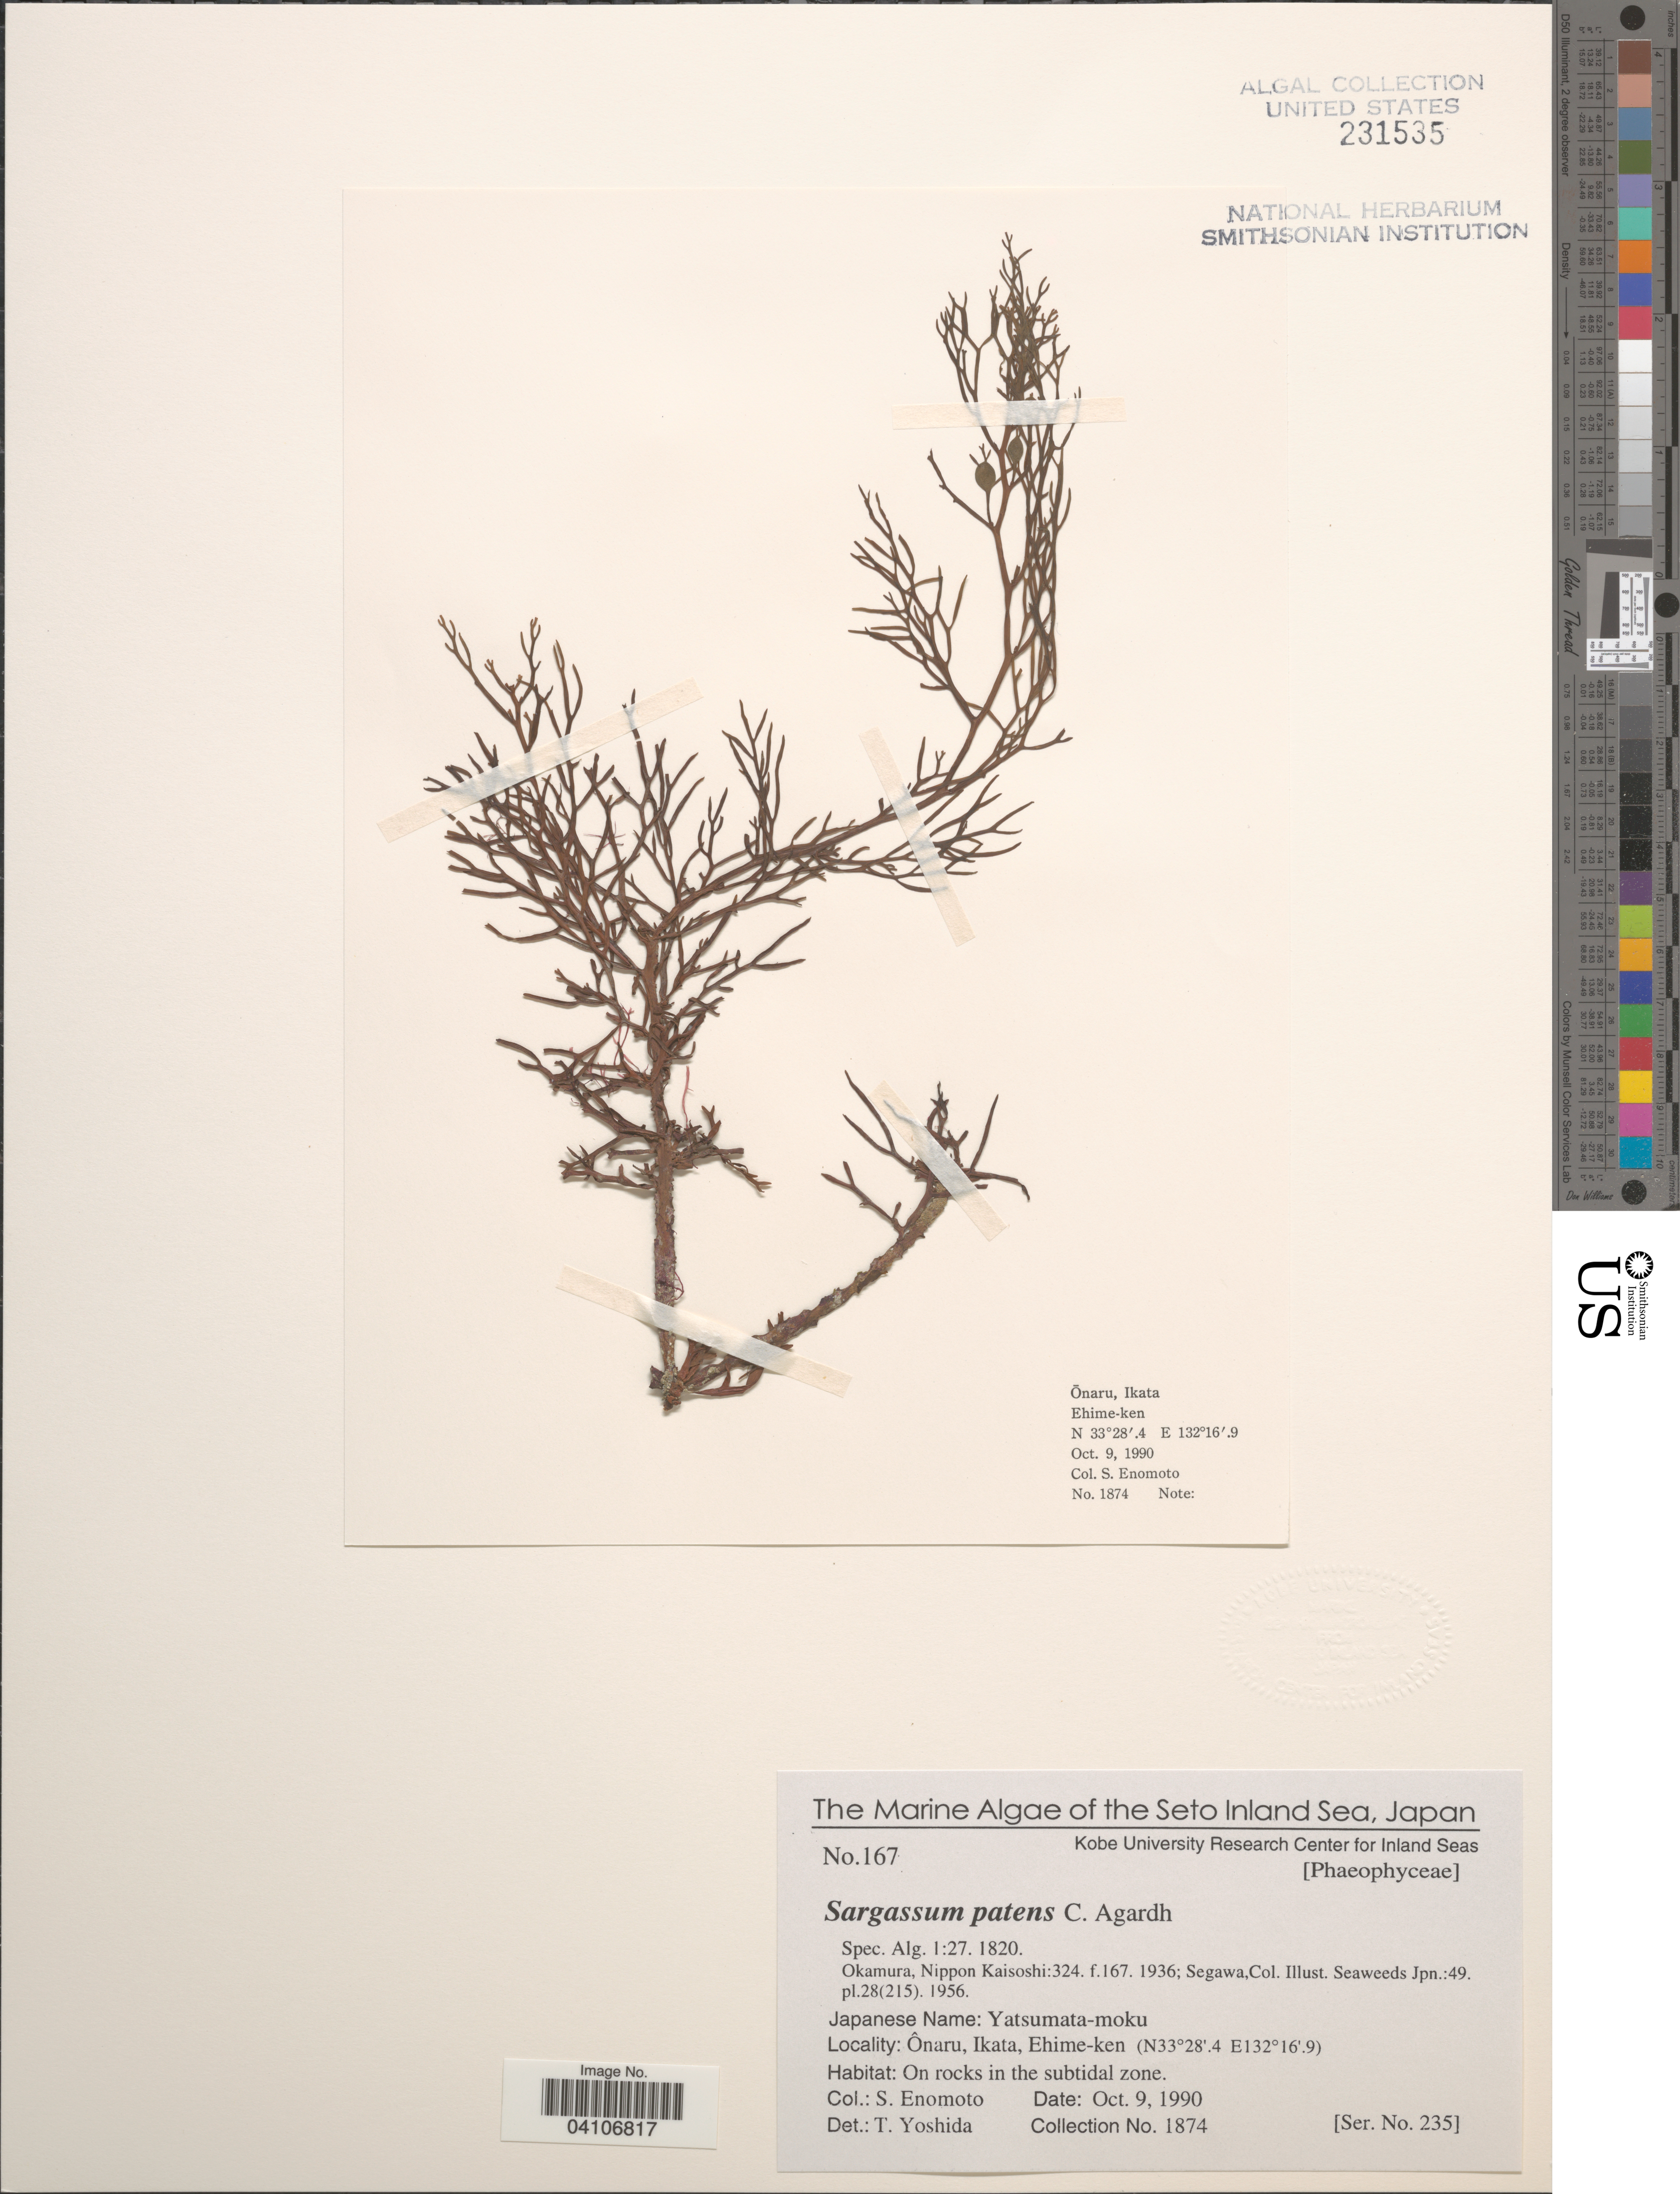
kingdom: Chromista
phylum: Ochrophyta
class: Phaeophyceae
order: Fucales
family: Sargassaceae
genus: Sargassum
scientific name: Sargassum patens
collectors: S. Enomoto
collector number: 1874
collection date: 1990-10-09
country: Japan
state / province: Ehime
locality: The Seto Inland Sea. Ônaru, Ikata, Ehime-ken. On rocks in the subtidal zone.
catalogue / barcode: US 231535